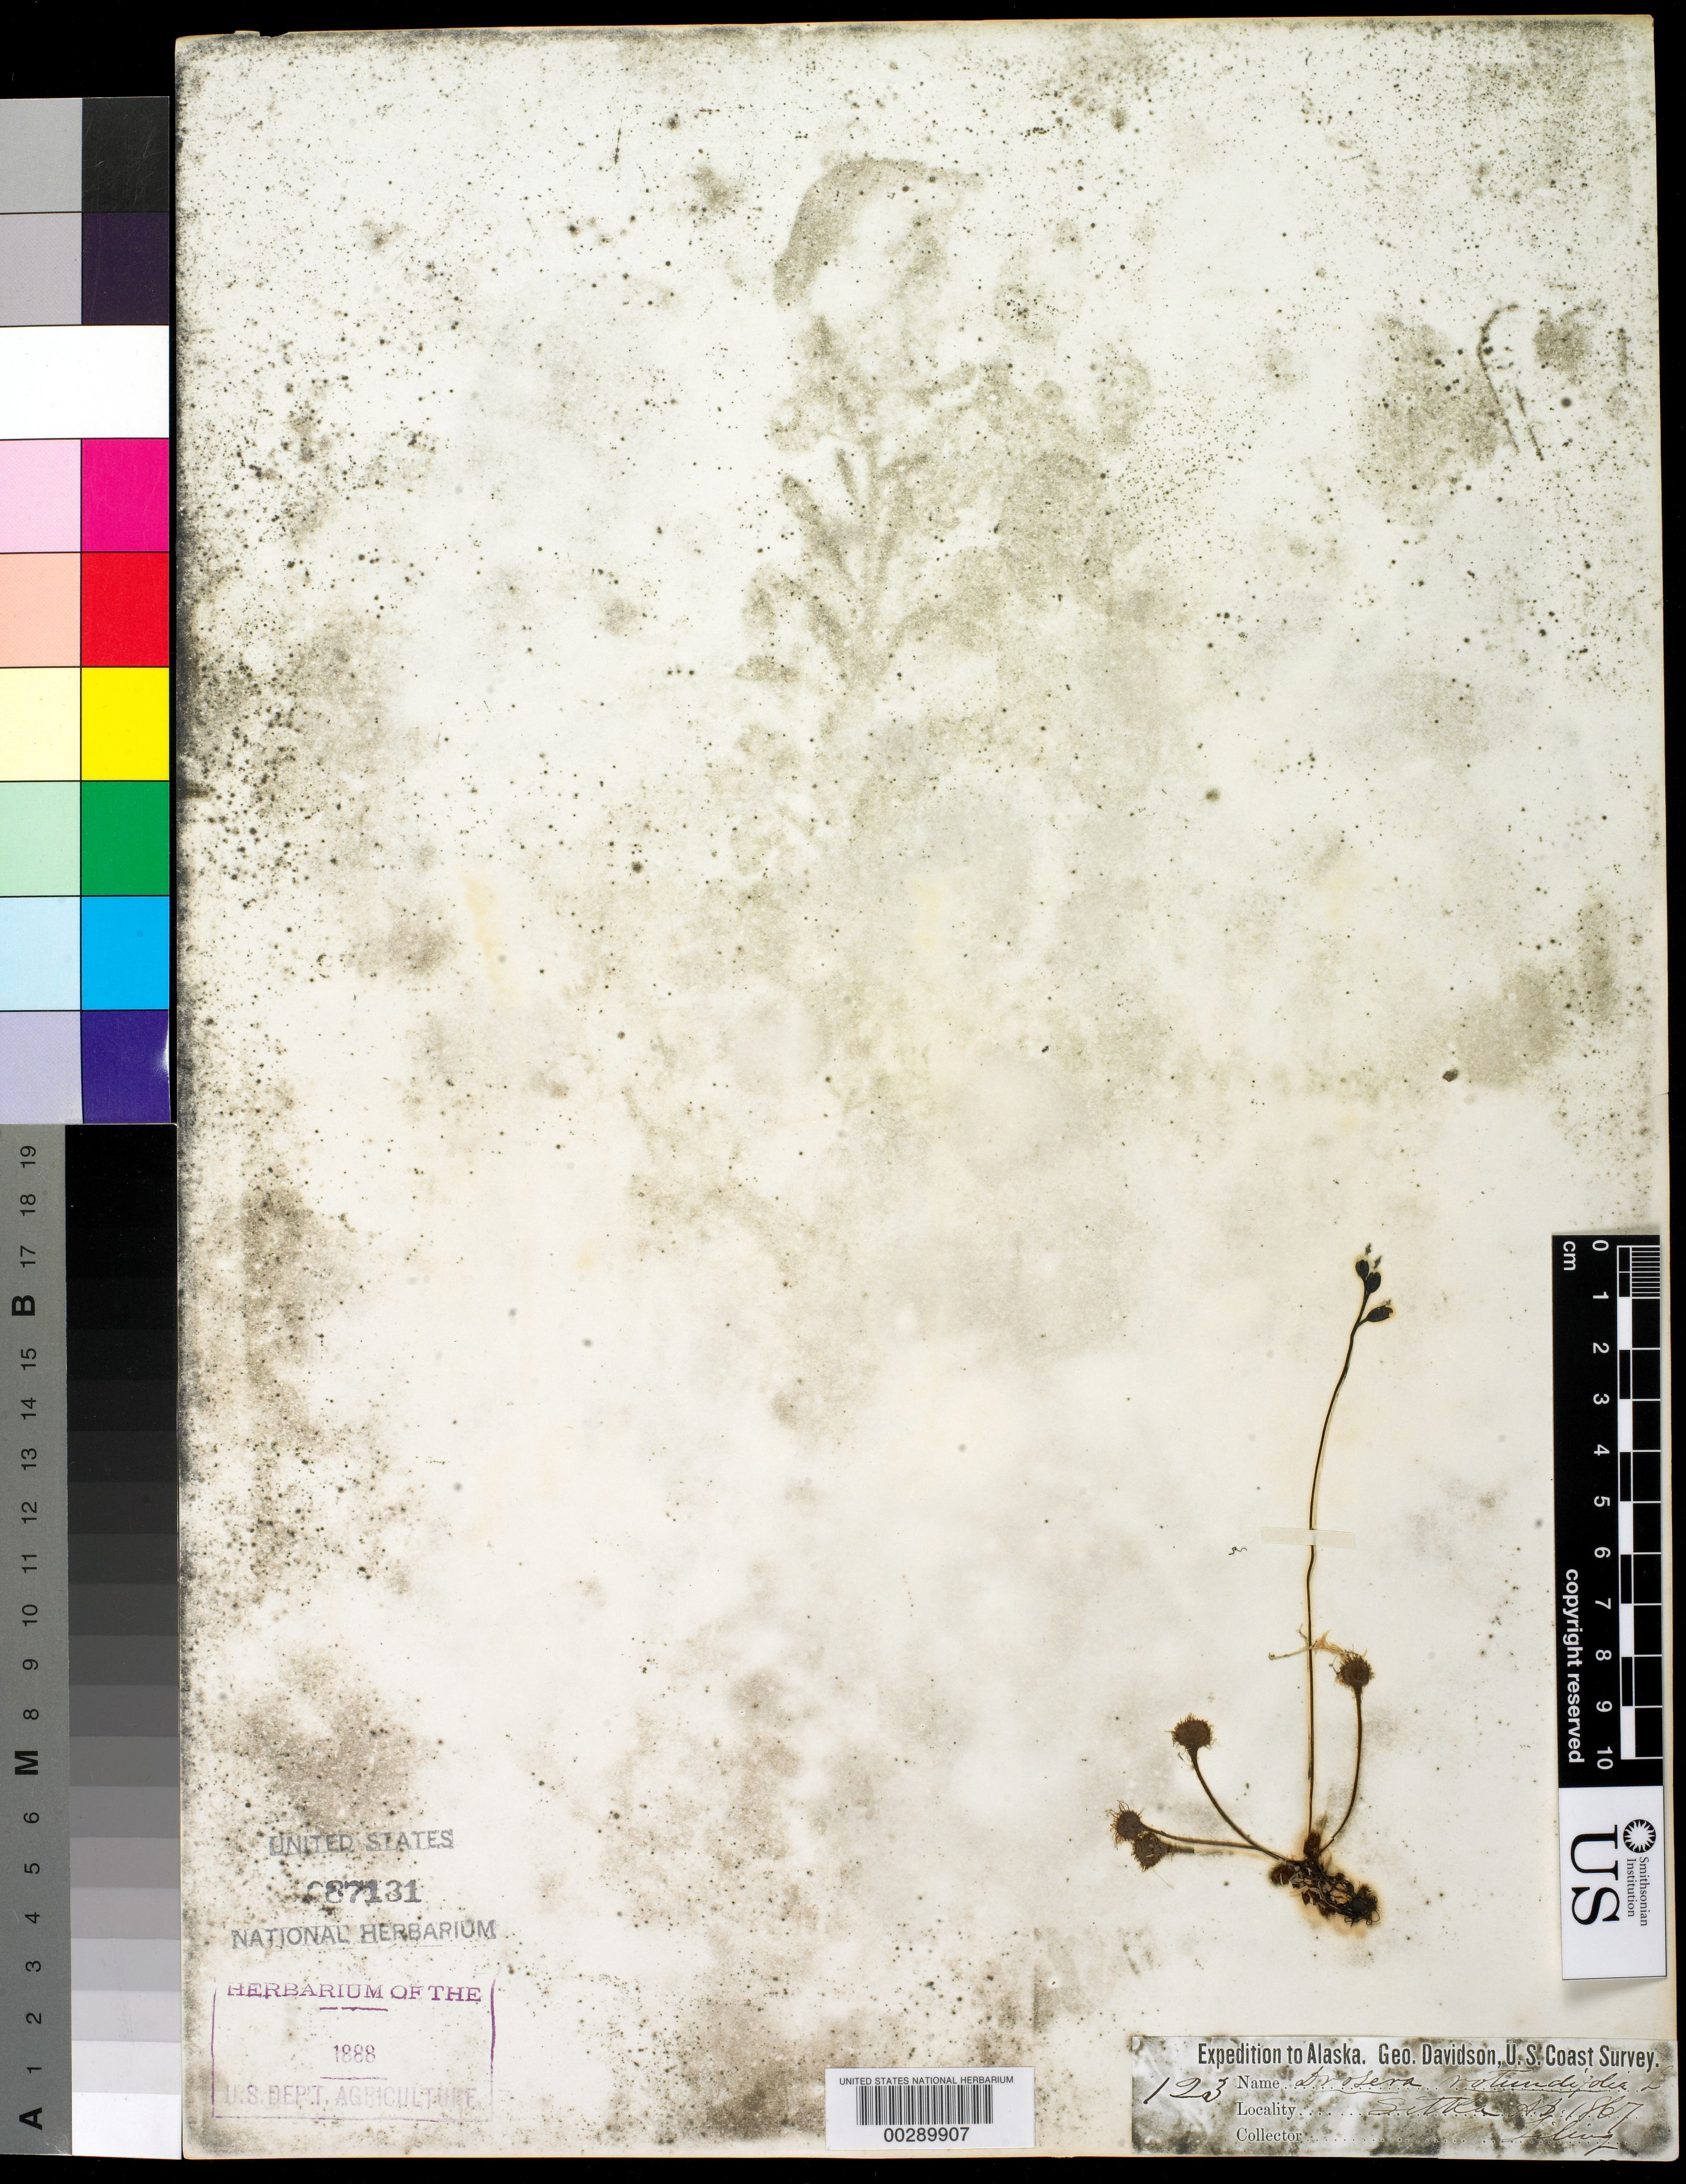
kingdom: Plantae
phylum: Tracheophyta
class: Magnoliopsida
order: Caryophyllales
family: Droseraceae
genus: Drosera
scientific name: Drosera rotundifolia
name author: L.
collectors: H .S. T. Tiling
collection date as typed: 1867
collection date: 1867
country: United States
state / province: Alaska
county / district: Sitka Borough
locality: Sitka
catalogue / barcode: US 87131